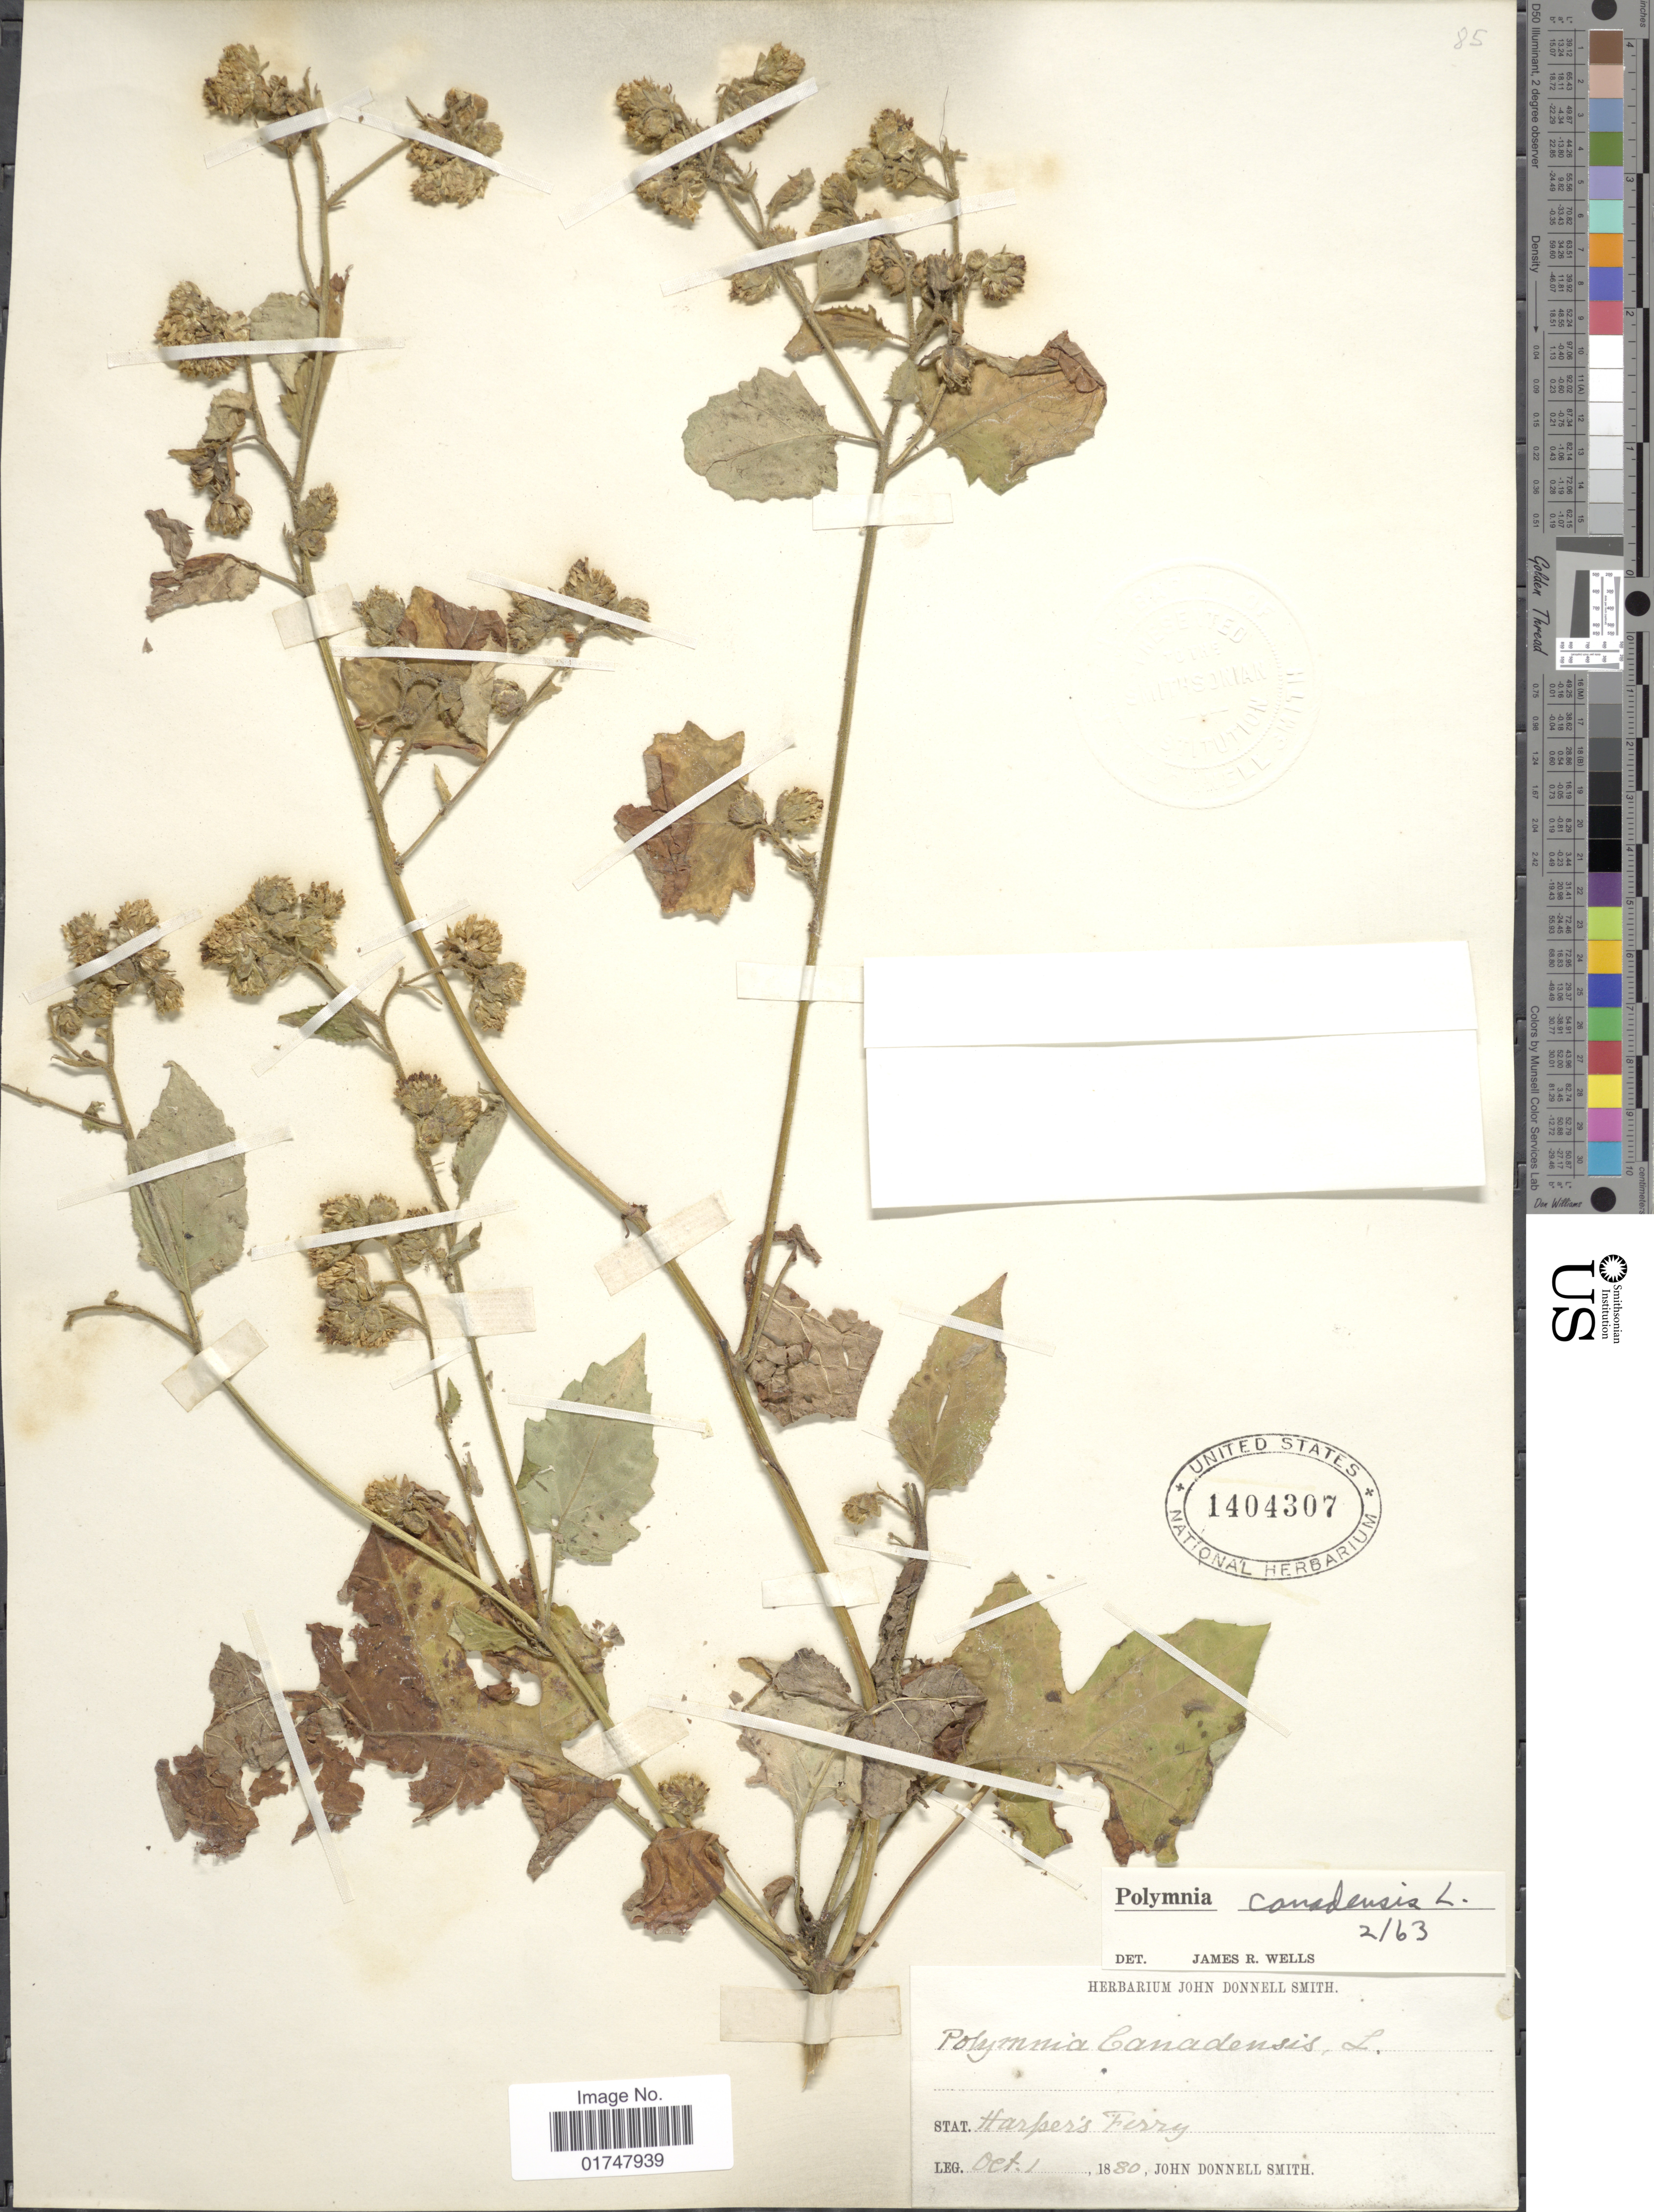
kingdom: Plantae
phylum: Tracheophyta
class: Magnoliopsida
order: Asterales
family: Asteraceae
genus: Polymnia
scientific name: Polymnia canadensis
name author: L.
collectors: J. Donnell Smith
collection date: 1880-10-01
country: United States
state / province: West Virginia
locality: Harper's Ferry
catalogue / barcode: US 1404307